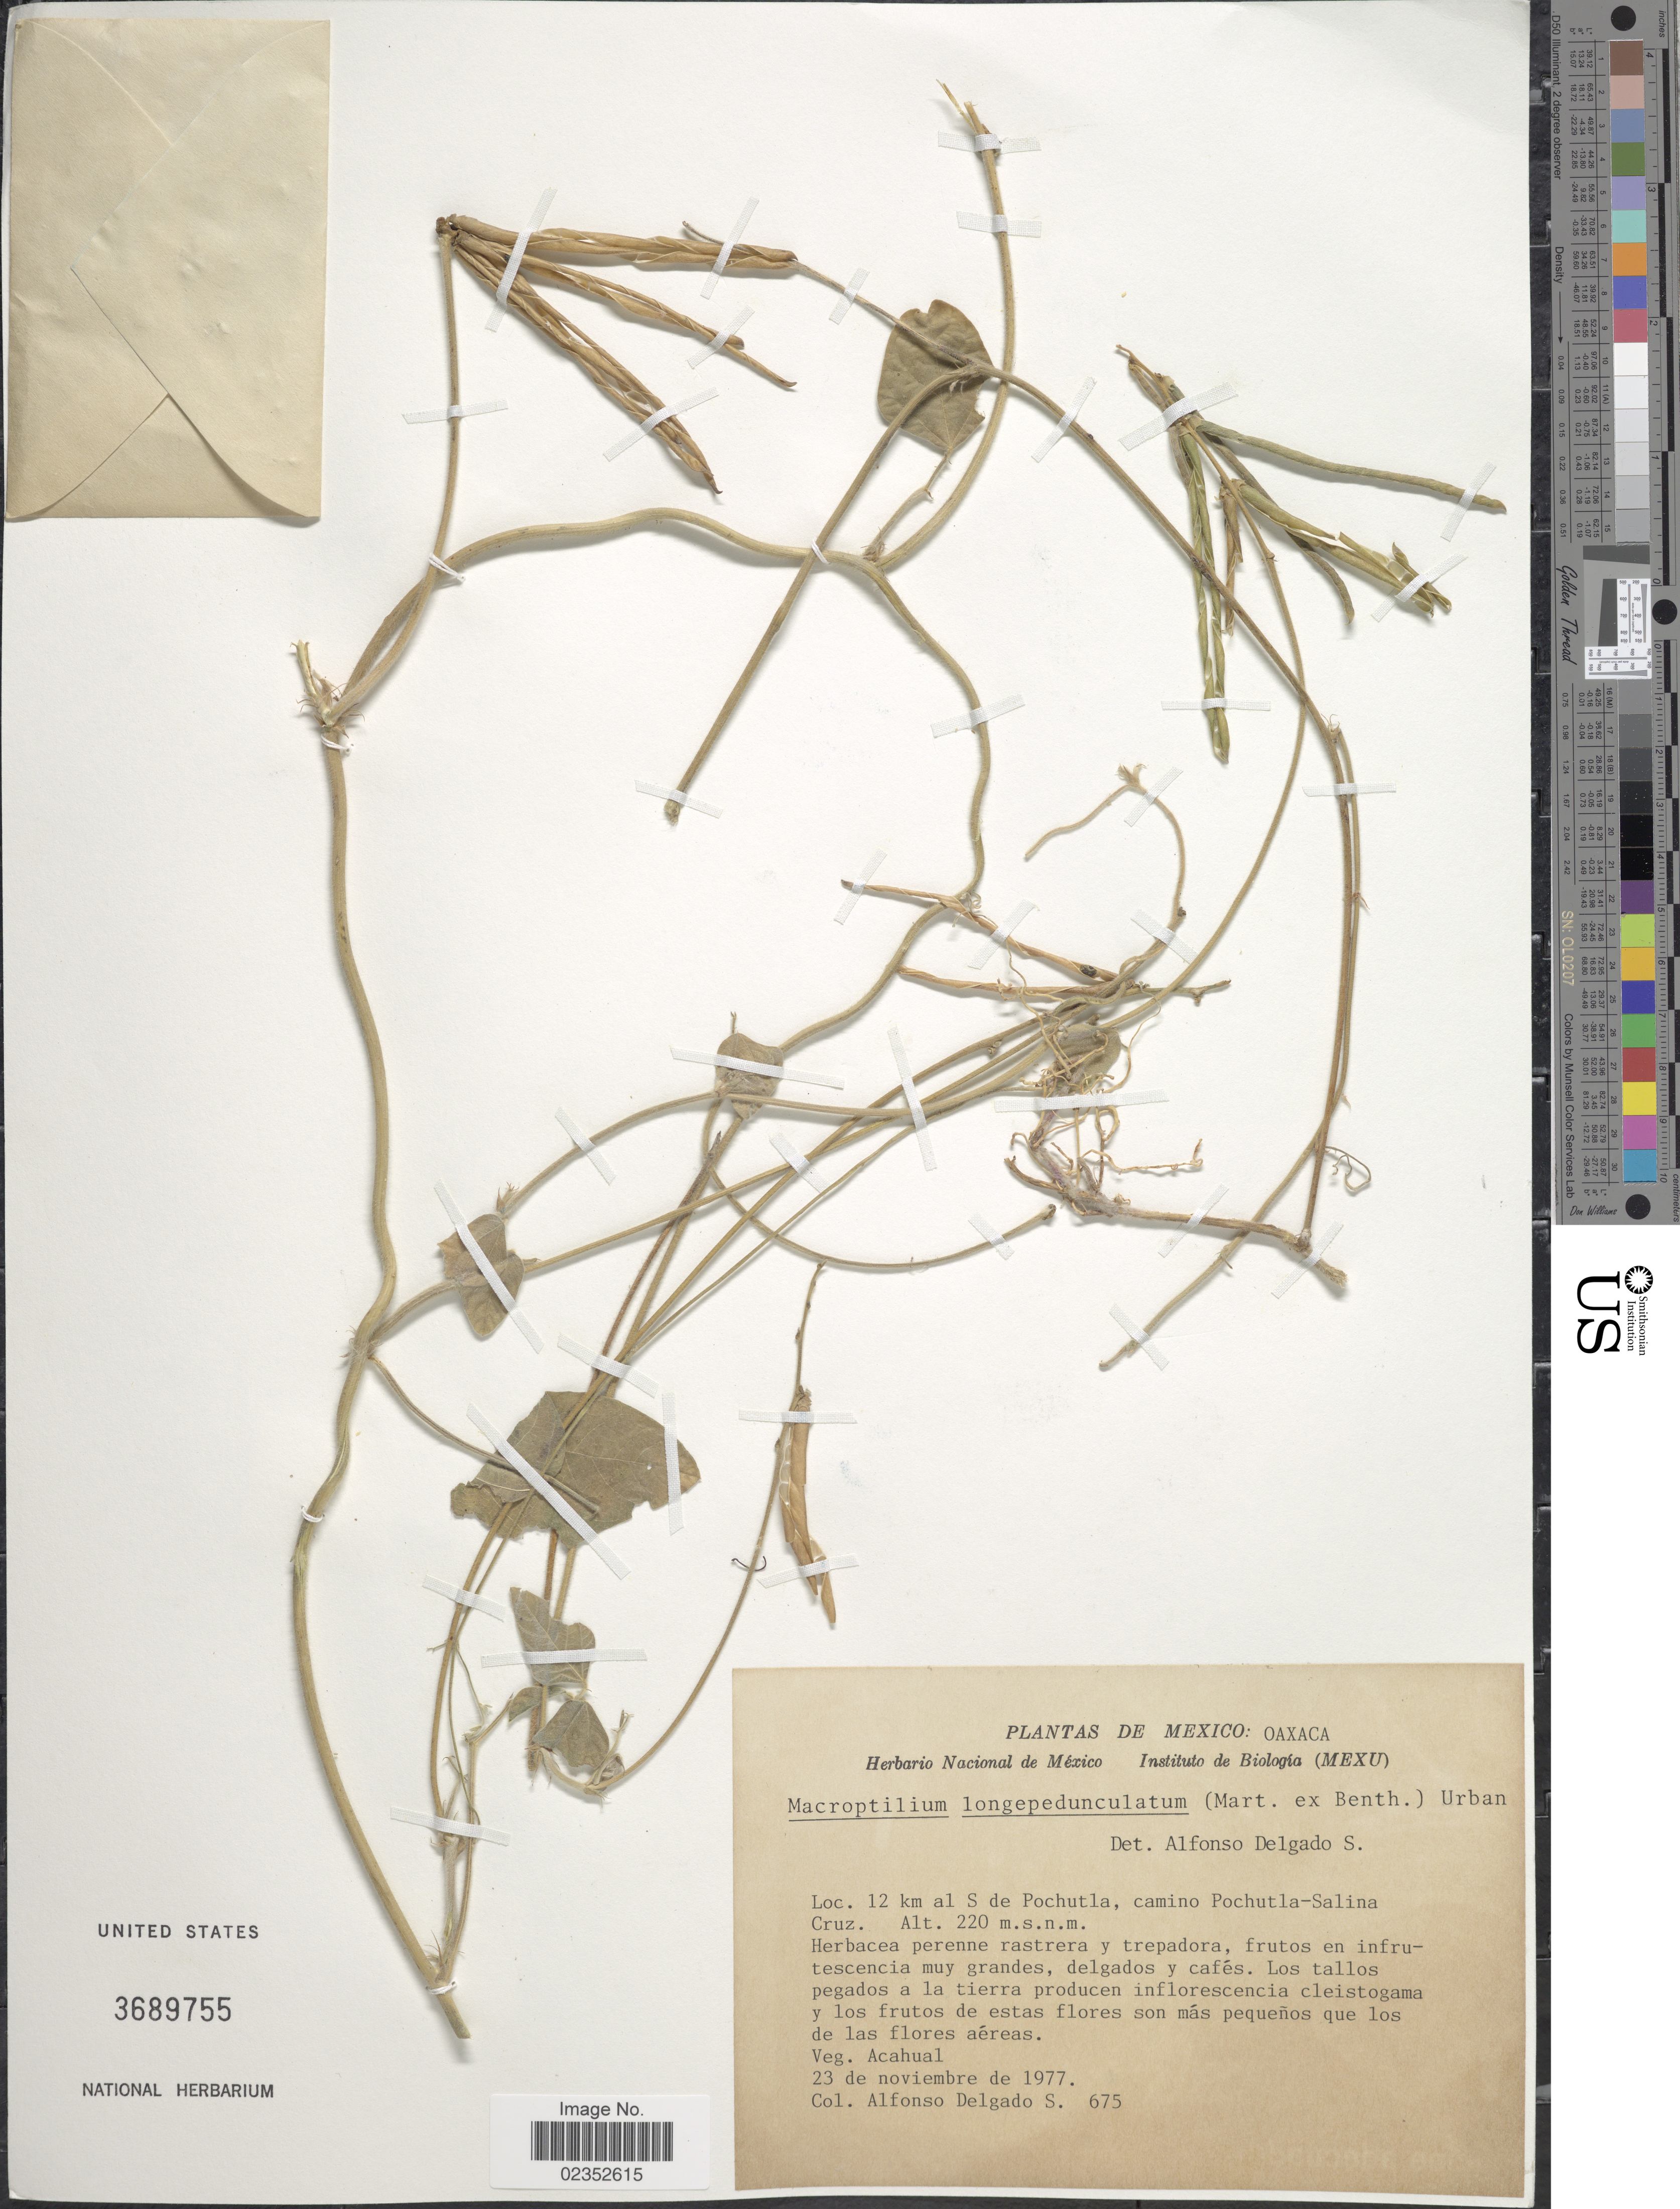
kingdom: Plantae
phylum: Tracheophyta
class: Magnoliopsida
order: Fabales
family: Fabaceae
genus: Macroptilium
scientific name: Macroptilium longepedunculatum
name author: (Benth.) Urb.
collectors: A. Delgado S.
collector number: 675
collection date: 1977-11-23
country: Mexico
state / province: Oaxaca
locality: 12 km al S de Pochutla, camino Pochutla-Salina Cruz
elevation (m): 220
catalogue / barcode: US 3689755